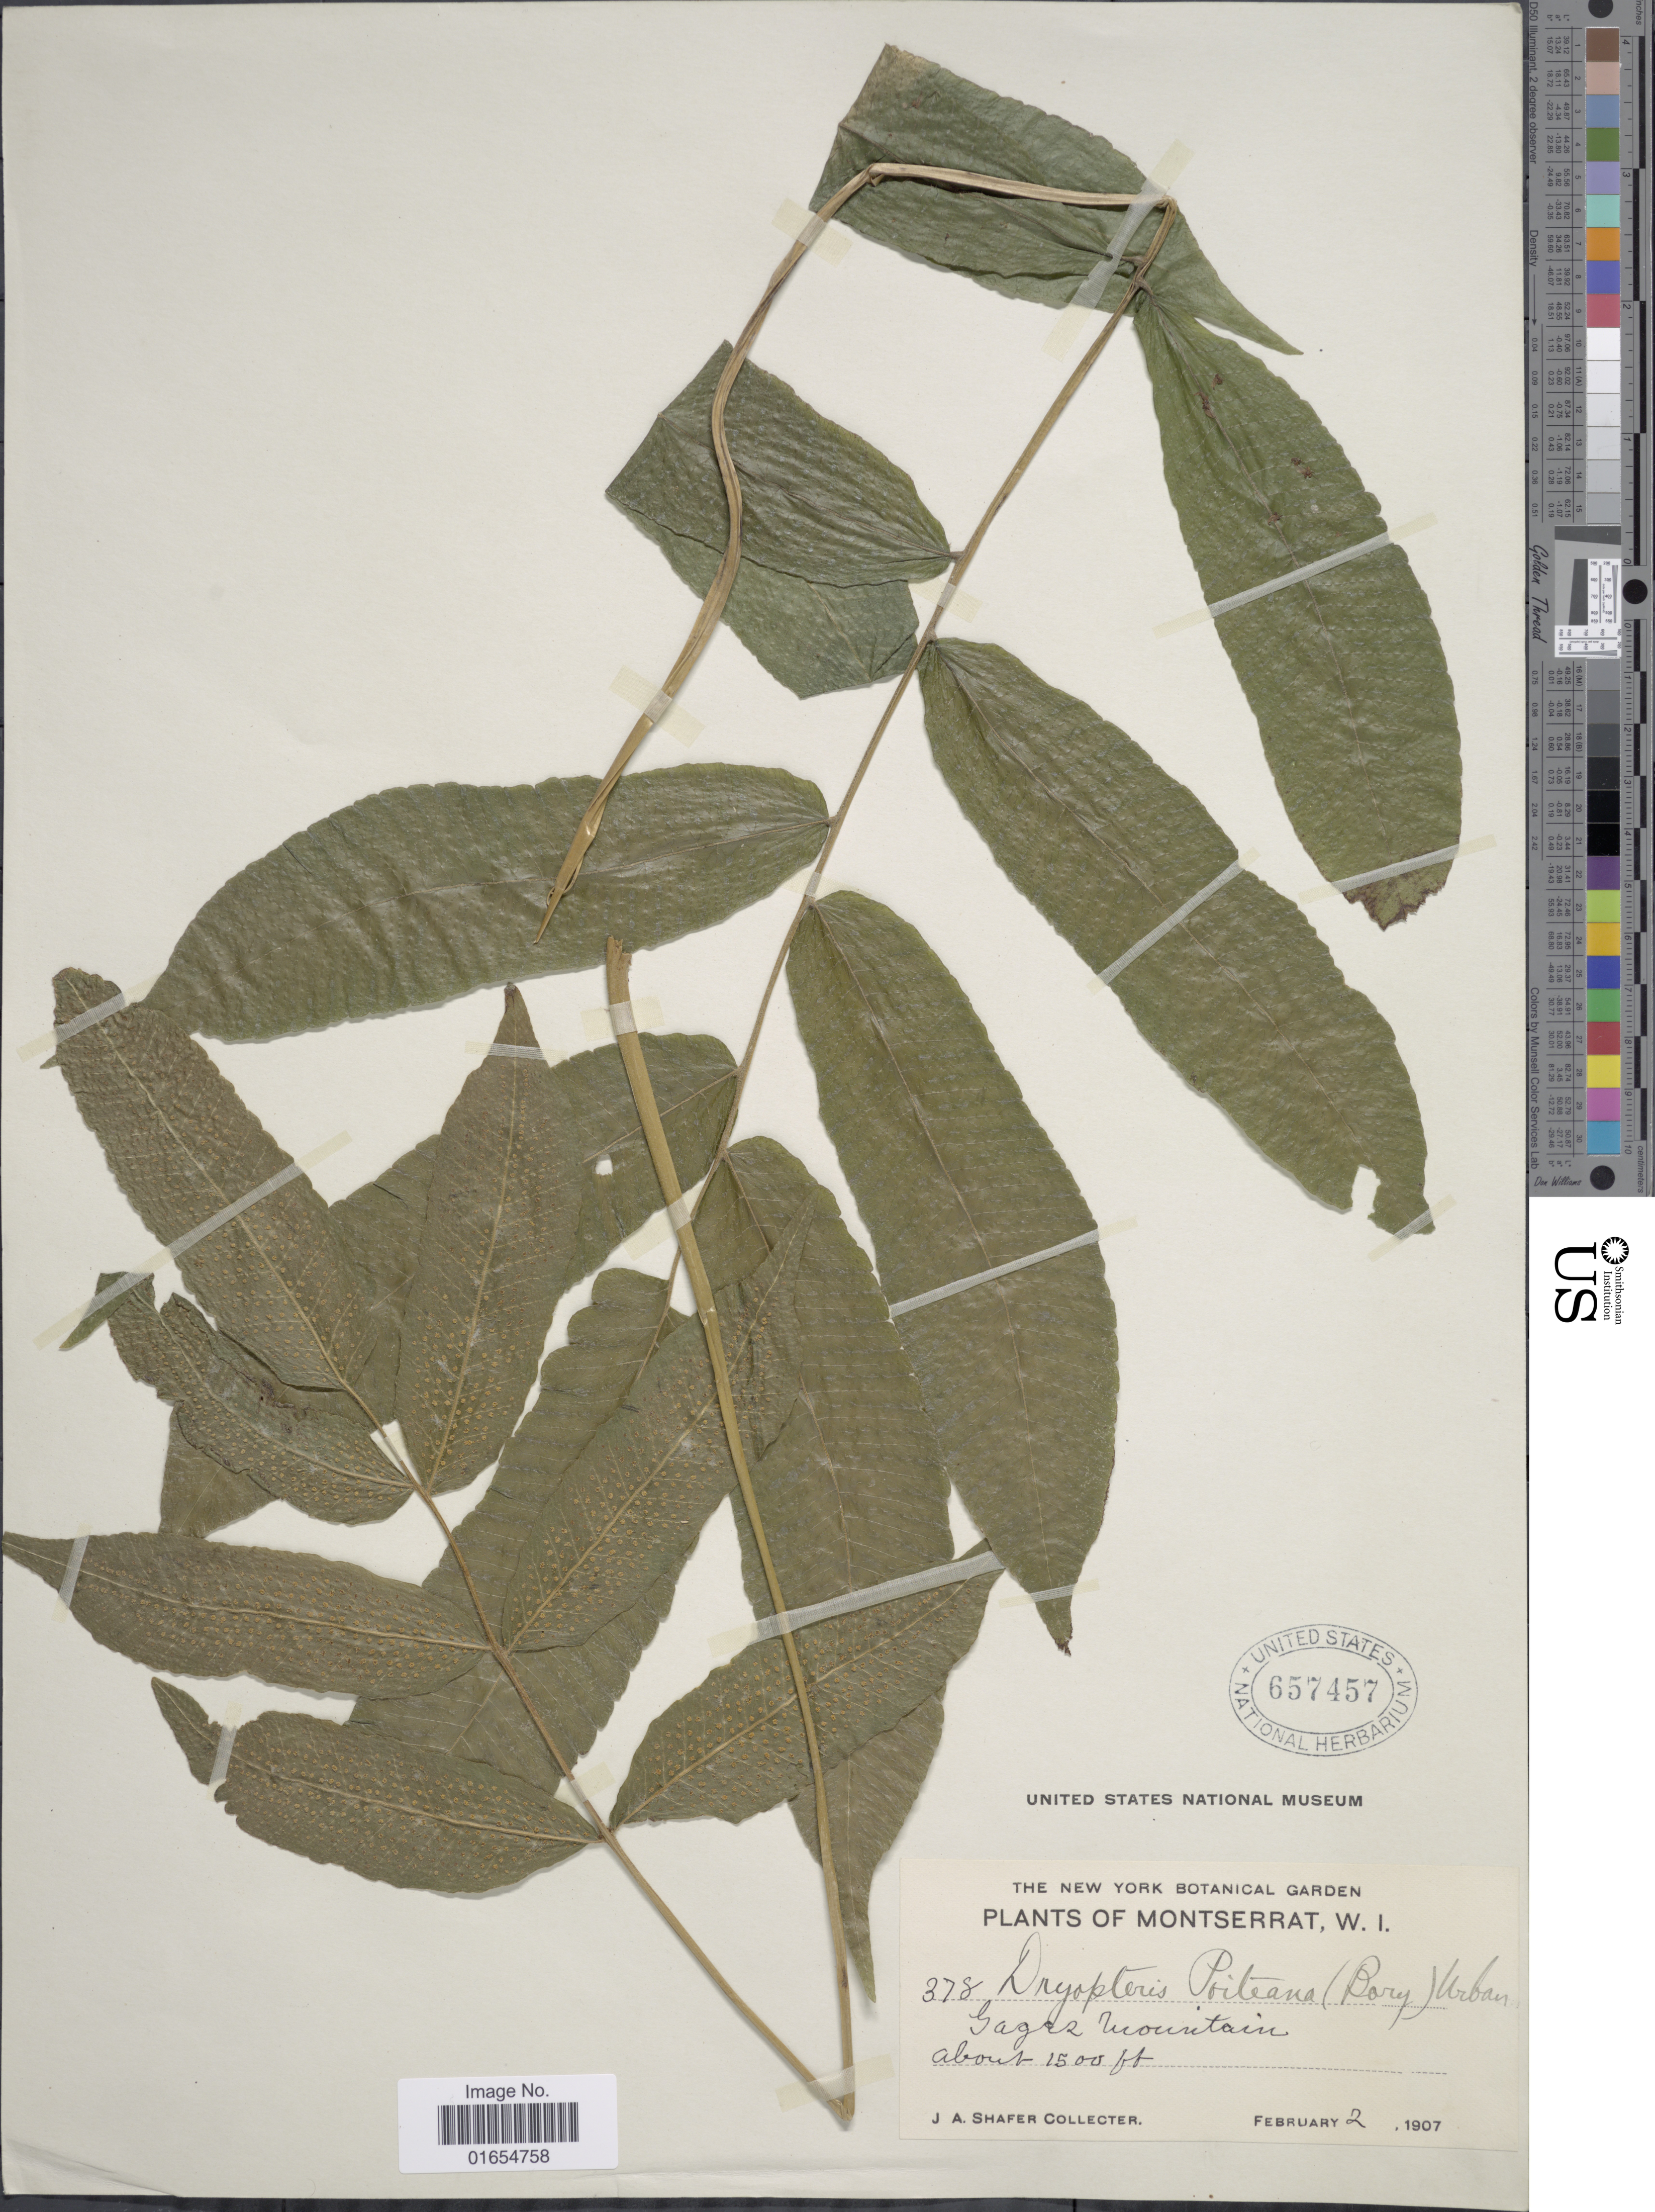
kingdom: Plantae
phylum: Tracheophyta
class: Polypodiopsida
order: Polypodiales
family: Thelypteridaceae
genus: Goniopteris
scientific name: Goniopteris poiteana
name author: (Bory) Ching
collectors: J. A. Shafer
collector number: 378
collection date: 1907-02-02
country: Montserrat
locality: Montserrat, W. I. , Gagaz Mountain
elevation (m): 457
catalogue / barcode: US 657457